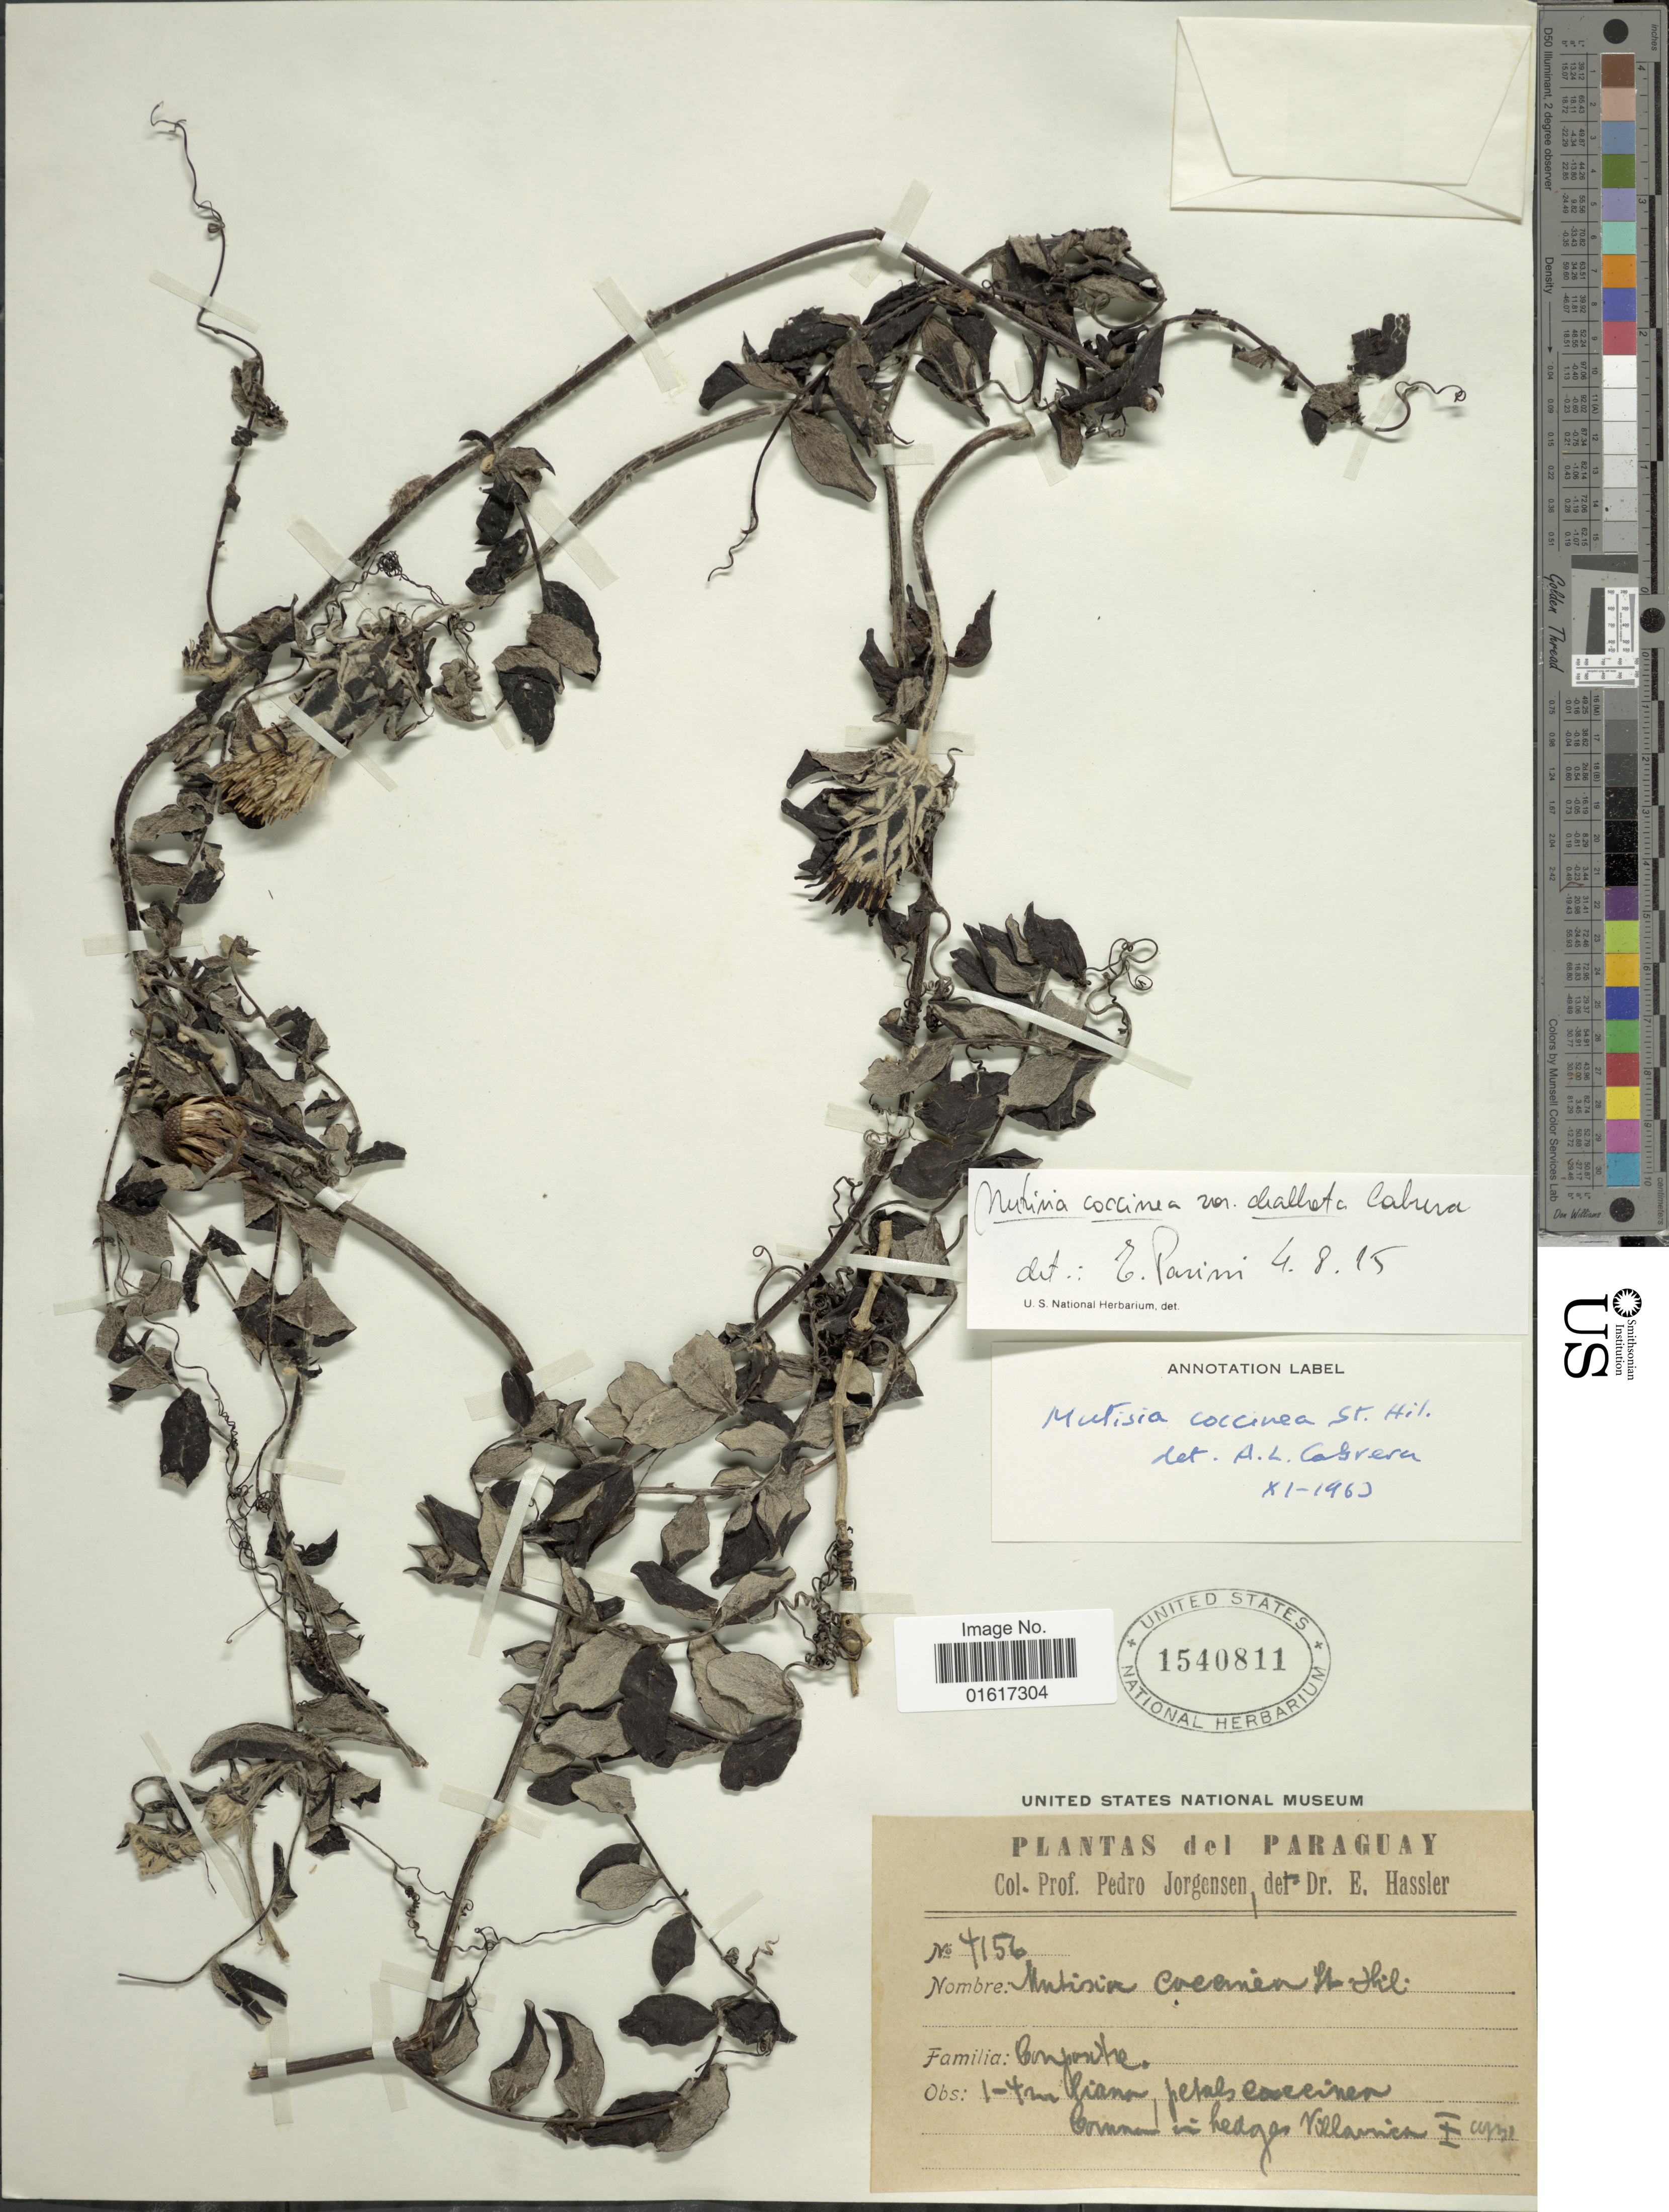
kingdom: Plantae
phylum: Tracheophyta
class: Magnoliopsida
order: Asterales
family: Asteraceae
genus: Mutisia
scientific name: Mutisia coccinea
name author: A. St.-Hil.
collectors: P. Jörgensen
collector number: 4156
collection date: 1931-01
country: Paraguay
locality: Villarrica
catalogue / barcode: US 1540811